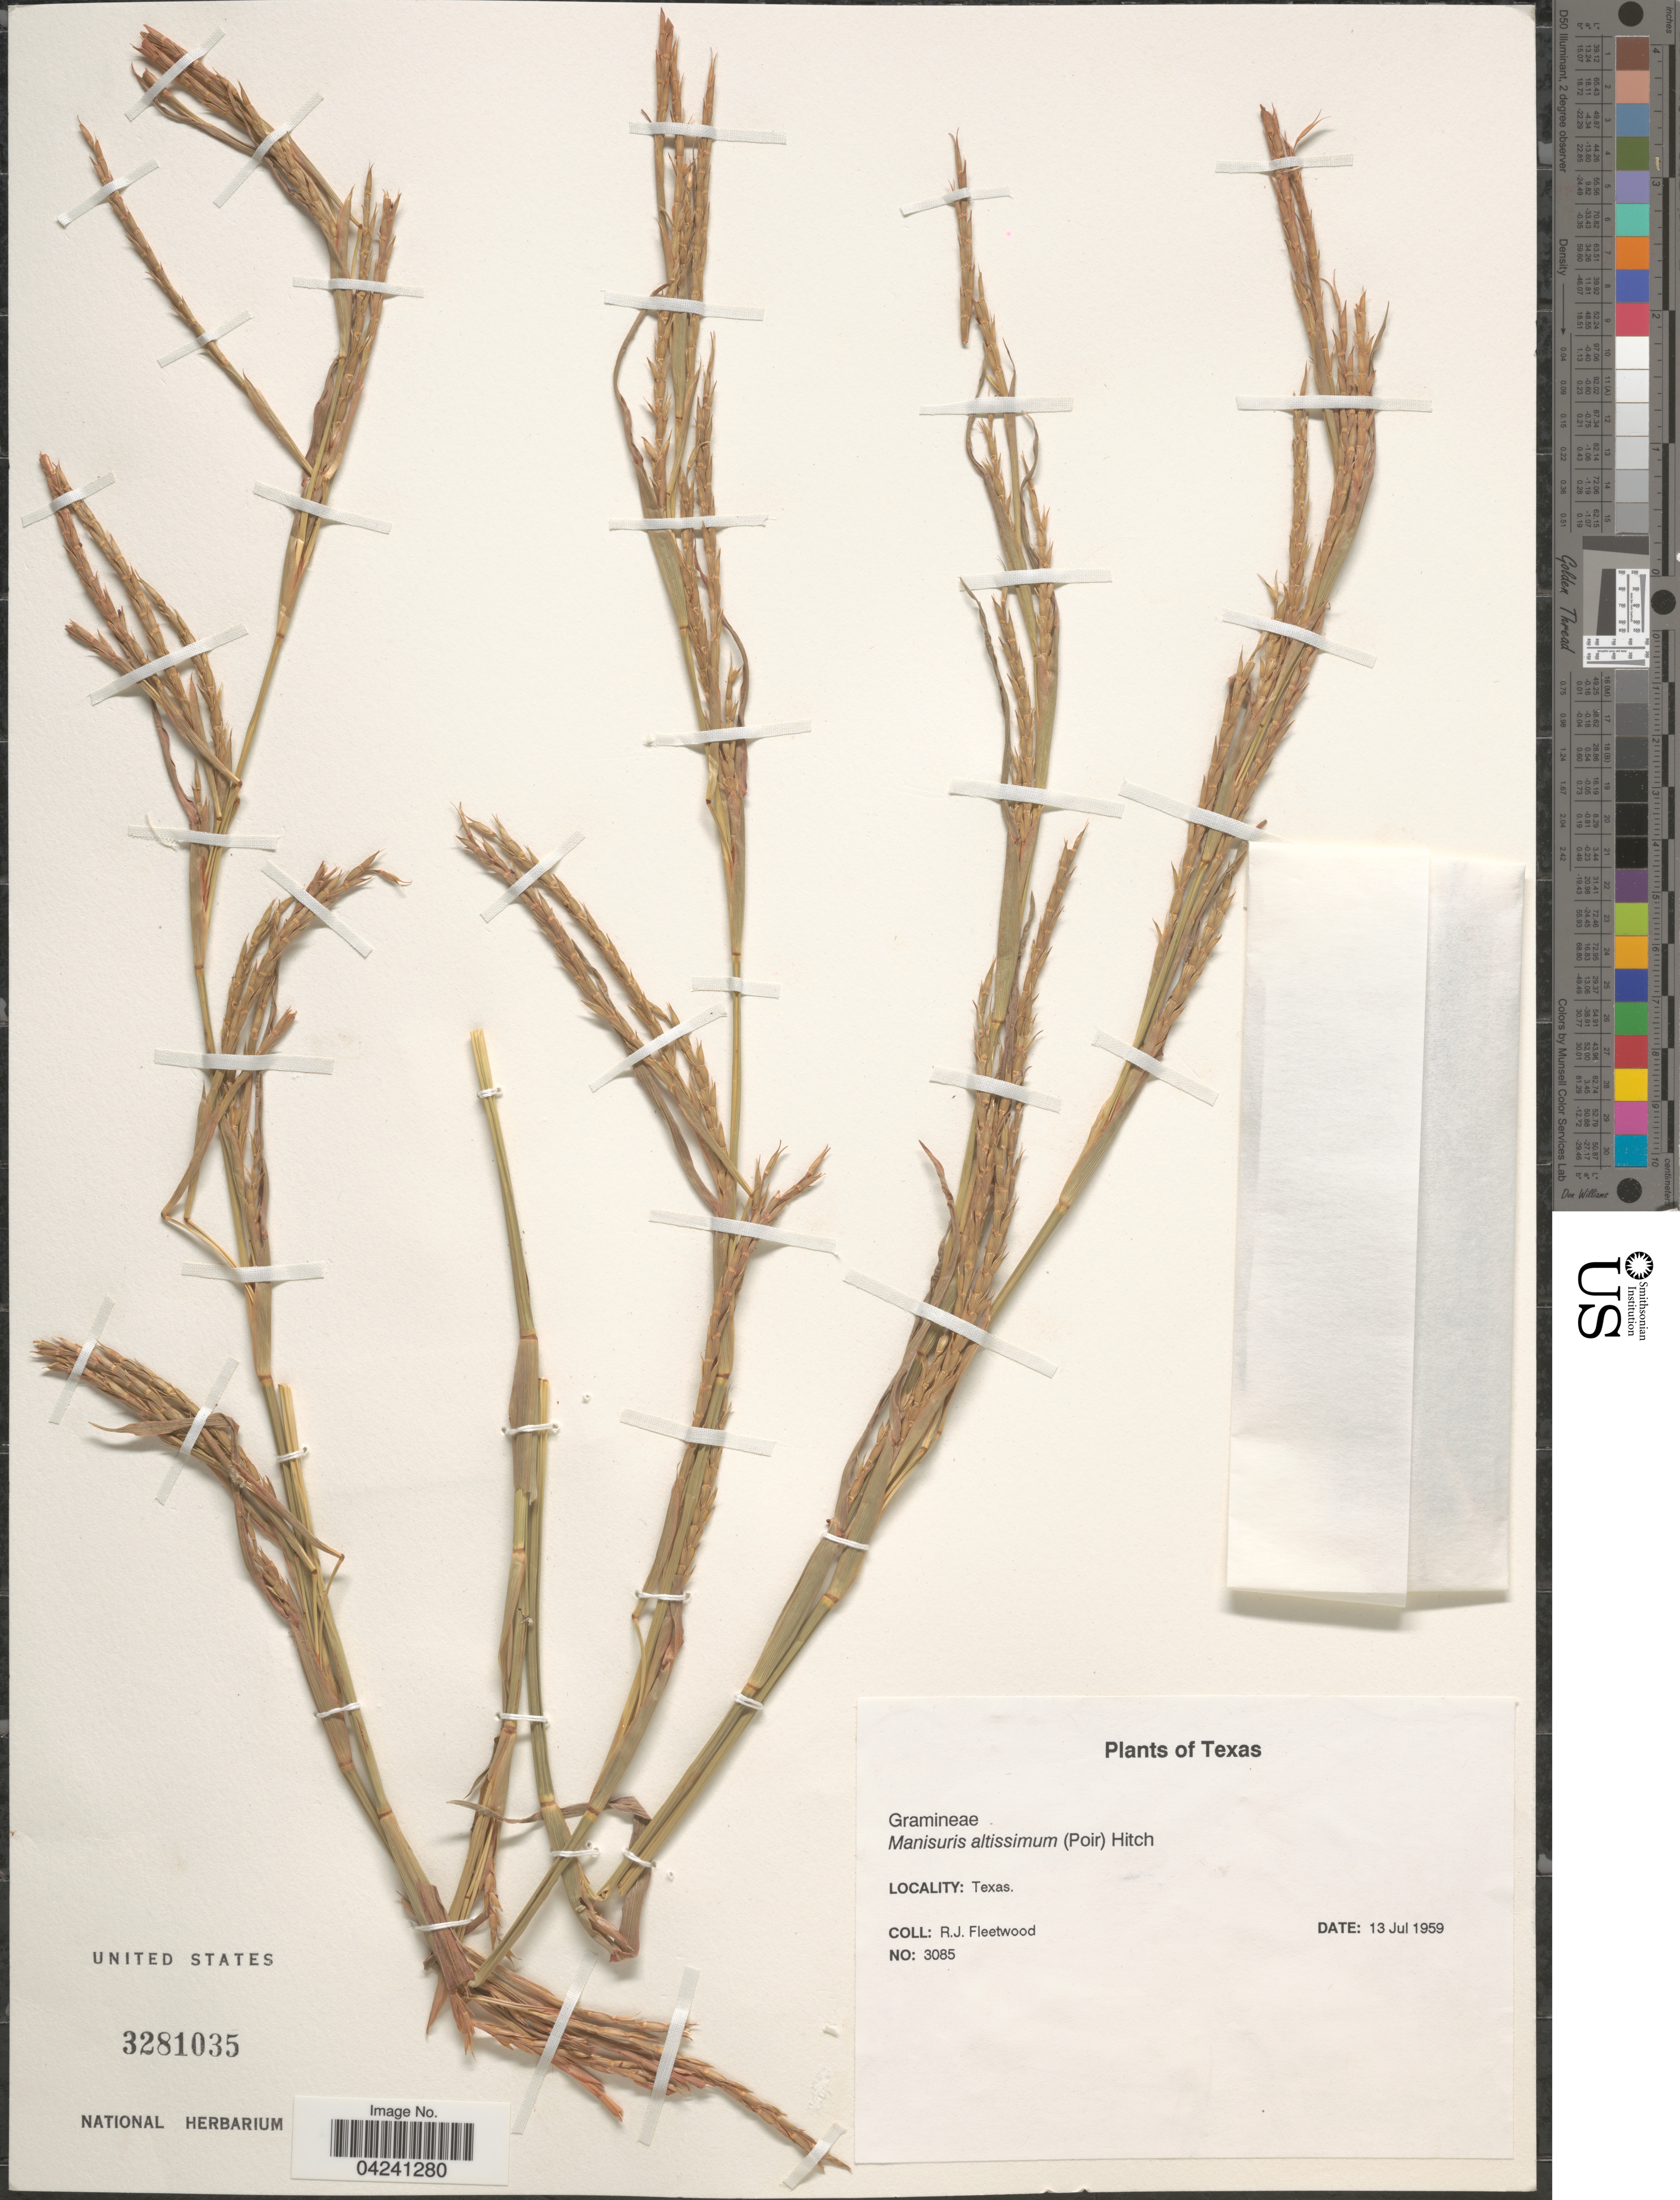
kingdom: Plantae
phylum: Tracheophyta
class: Liliopsida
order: Poales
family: Poaceae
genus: Hemarthria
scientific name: Hemarthria altissima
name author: (Poir.) Stapf & C. E. Hubb.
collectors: R. J. Fleetwood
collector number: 3085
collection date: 1959-07-13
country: United States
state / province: Texas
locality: Texas.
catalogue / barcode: US 3281035